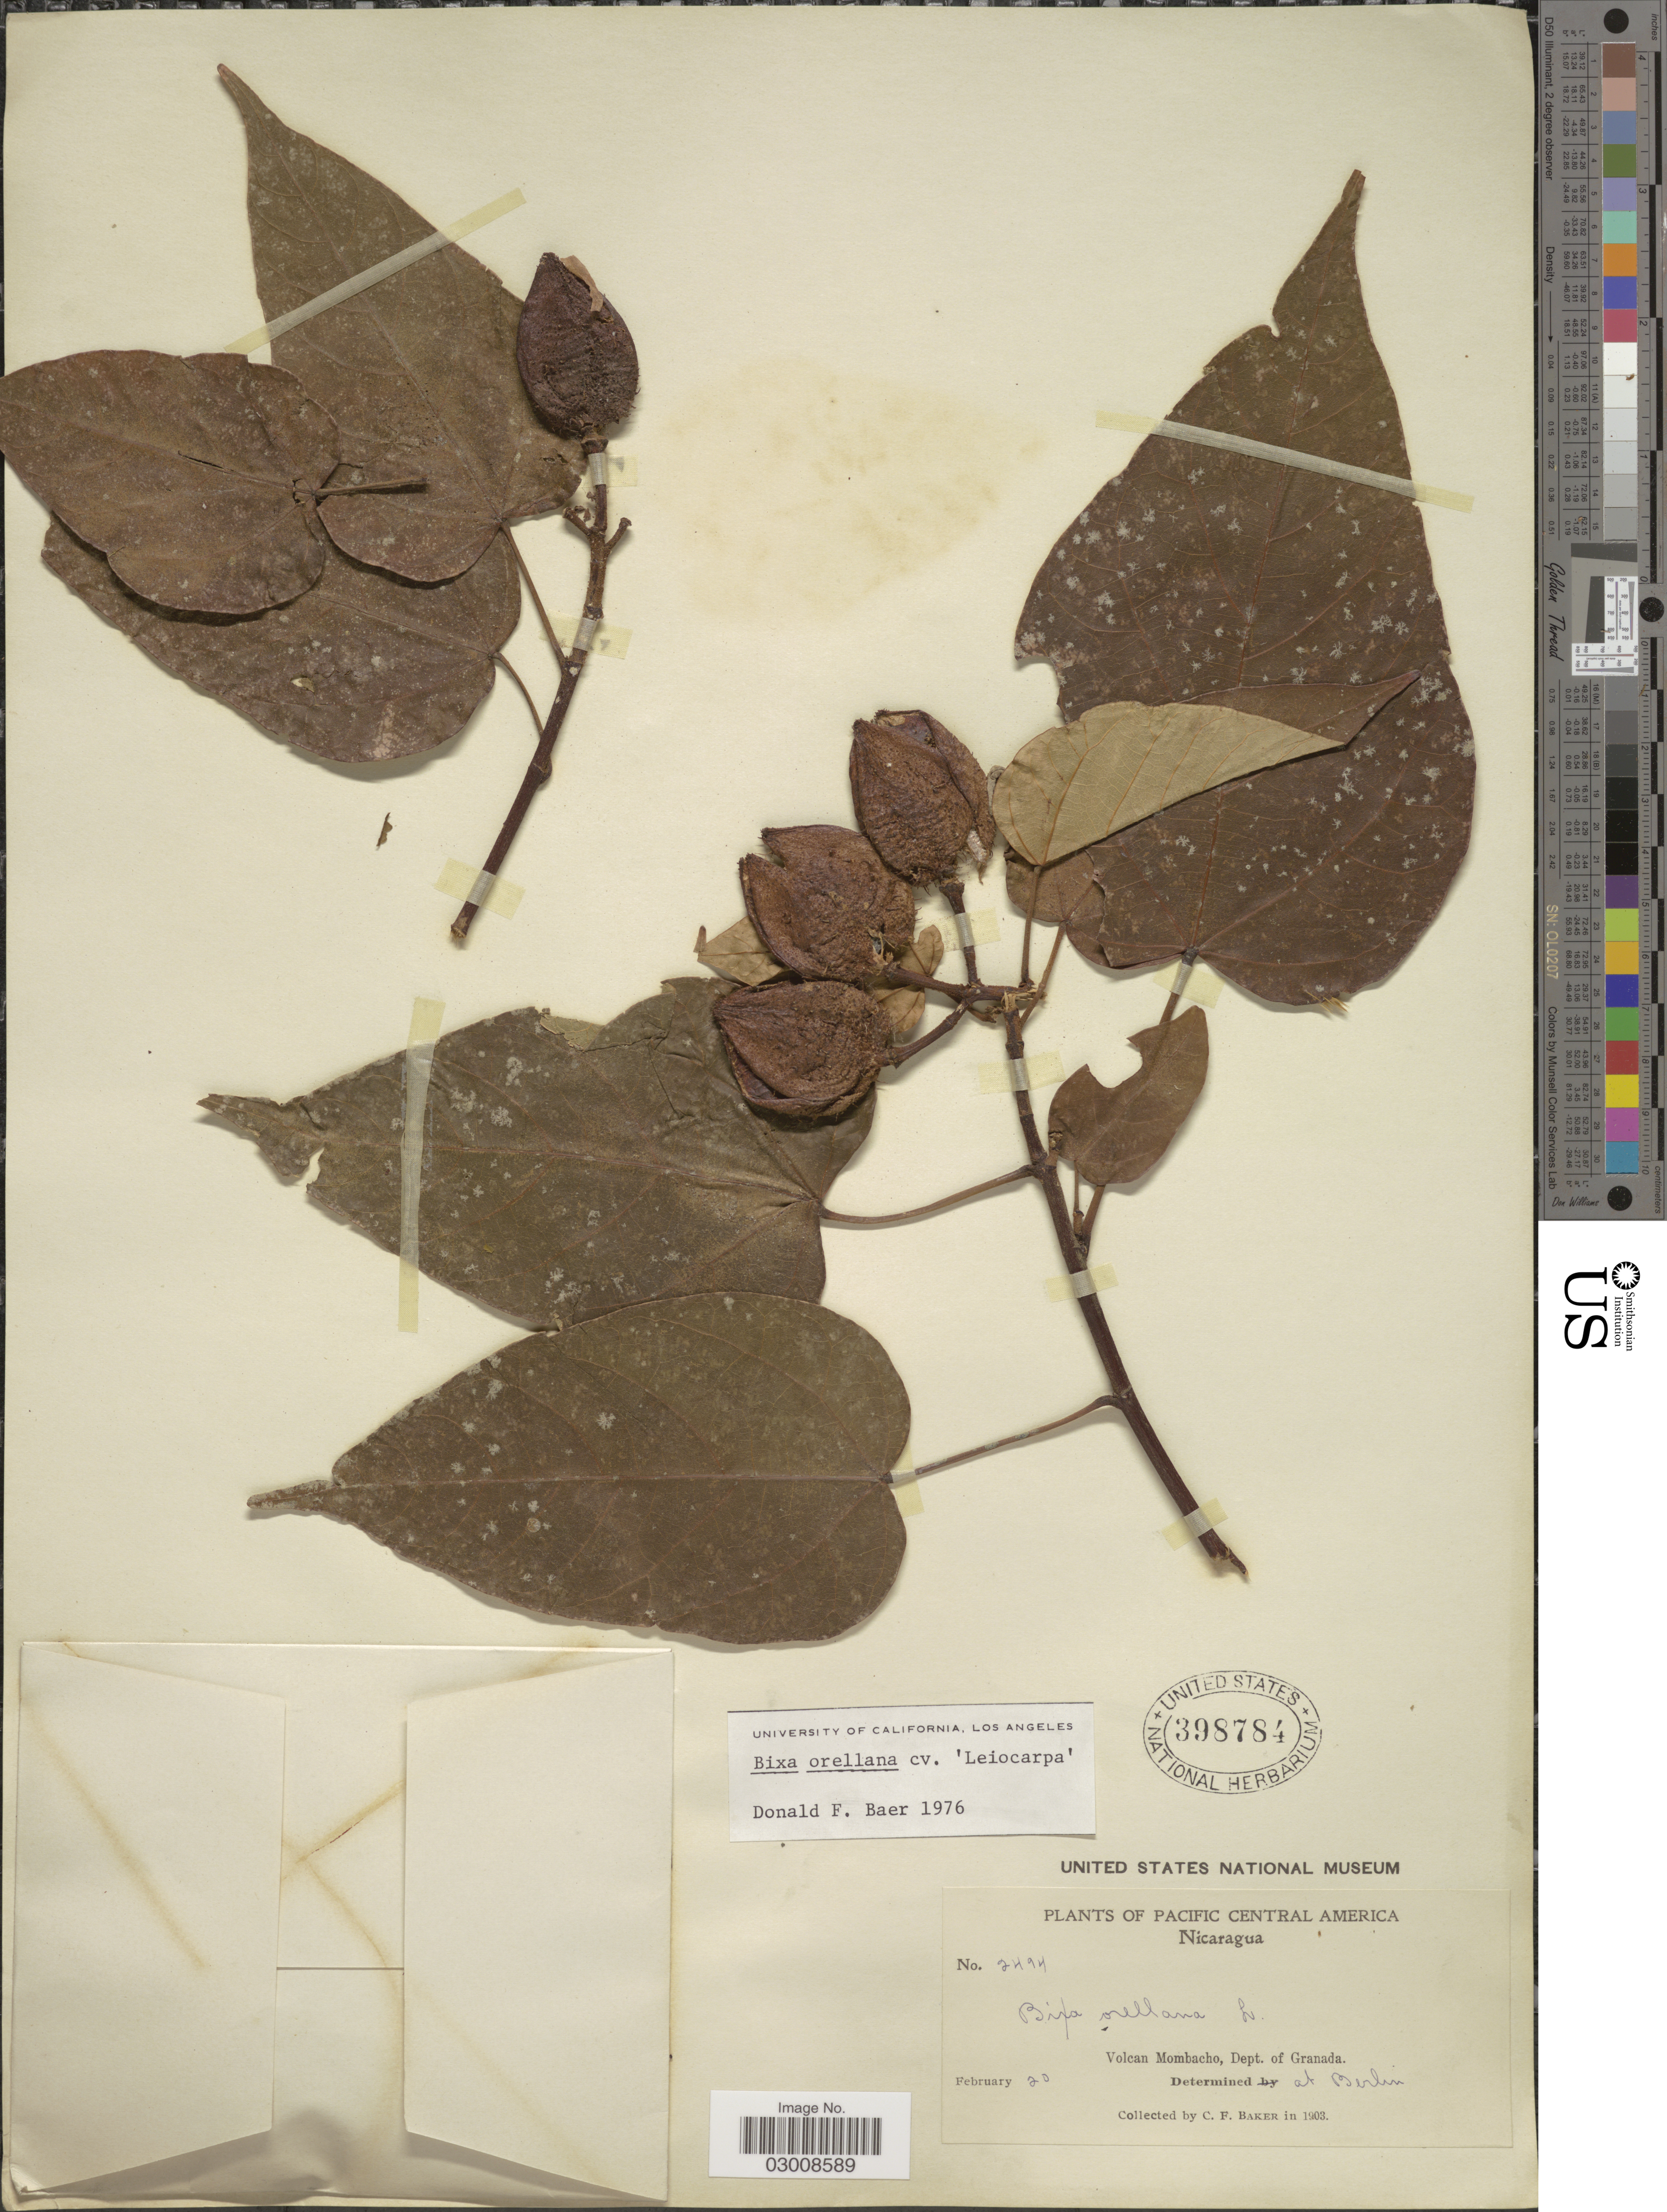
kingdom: Plantae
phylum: Tracheophyta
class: Magnoliopsida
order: Malvales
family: Bixaceae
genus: Bixa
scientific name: Bixa orellana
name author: L.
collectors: C. F. Baker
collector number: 2494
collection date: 1903-02-20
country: Nicaragua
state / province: Granada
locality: Pacific Central America, Volcan Mombacho, Dept. of Granada.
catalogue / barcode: US 398784